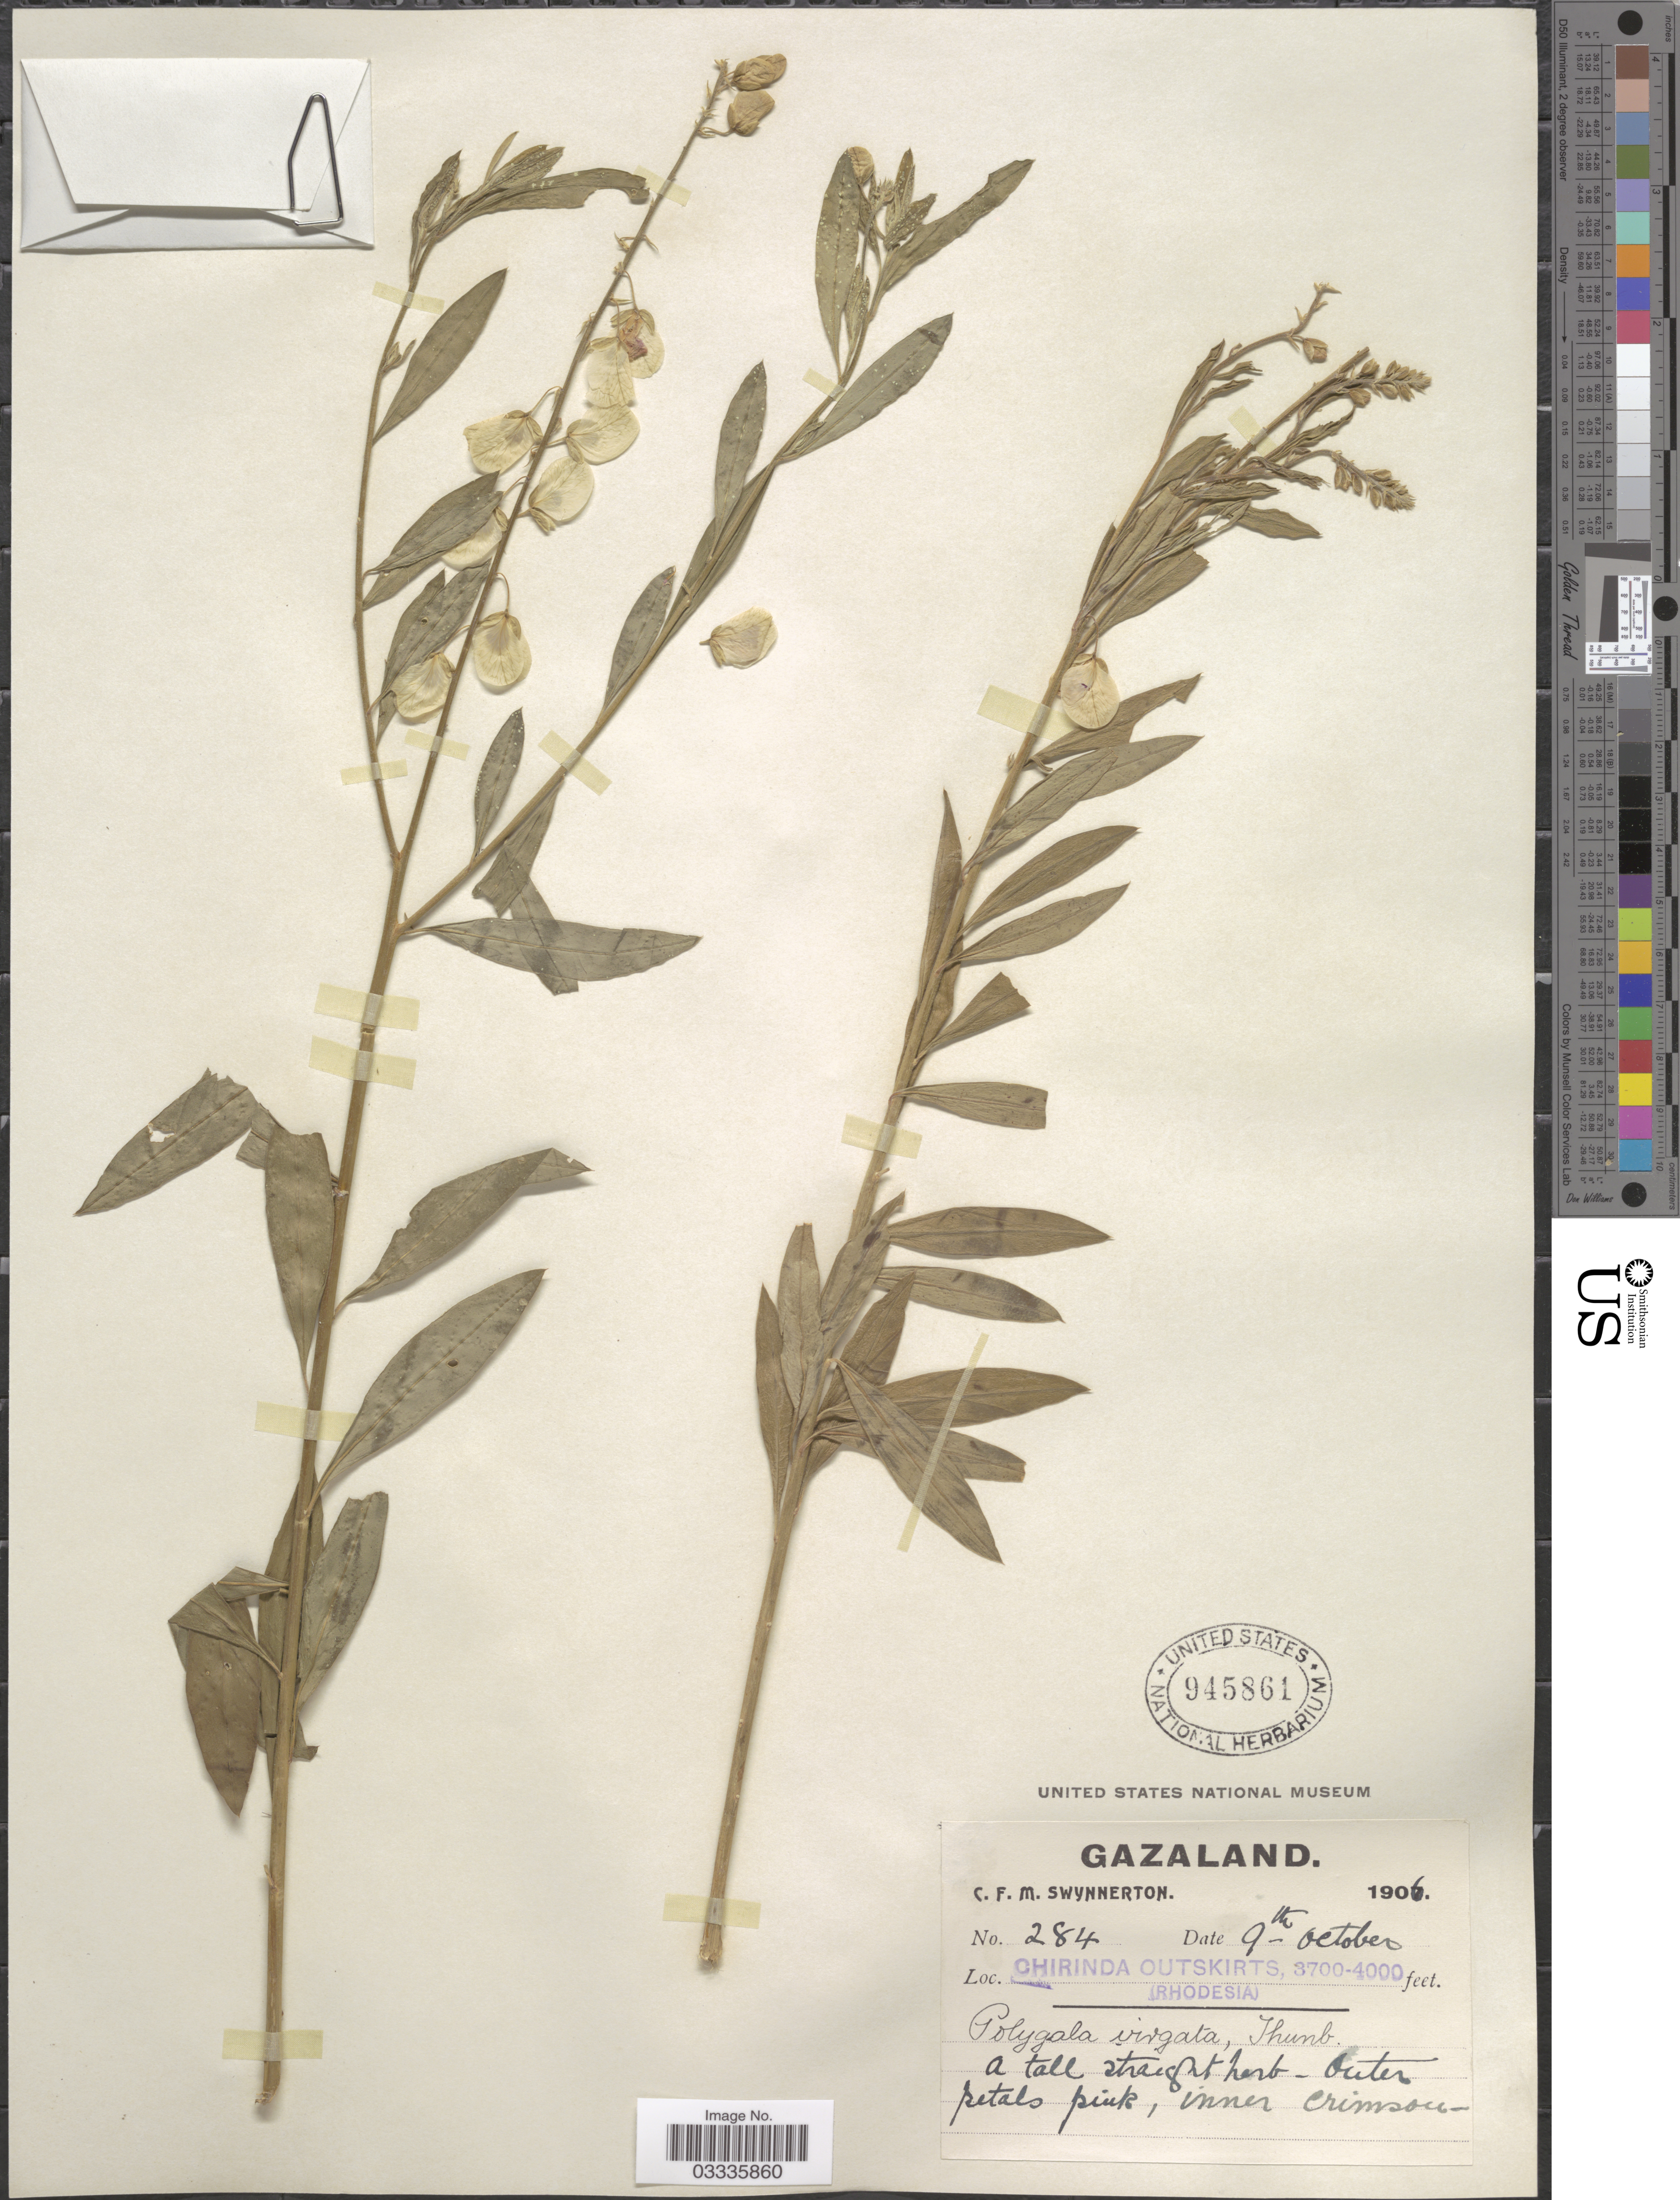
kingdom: Plantae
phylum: Tracheophyta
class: Magnoliopsida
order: Fabales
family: Polygalaceae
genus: Polygala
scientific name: Polygala virgata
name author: Thunb.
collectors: C. Swynnerton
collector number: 284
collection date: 1906-10-09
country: Zimbabwe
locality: Gazaland. Chirinda Outskirts.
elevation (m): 1128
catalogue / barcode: US 945861